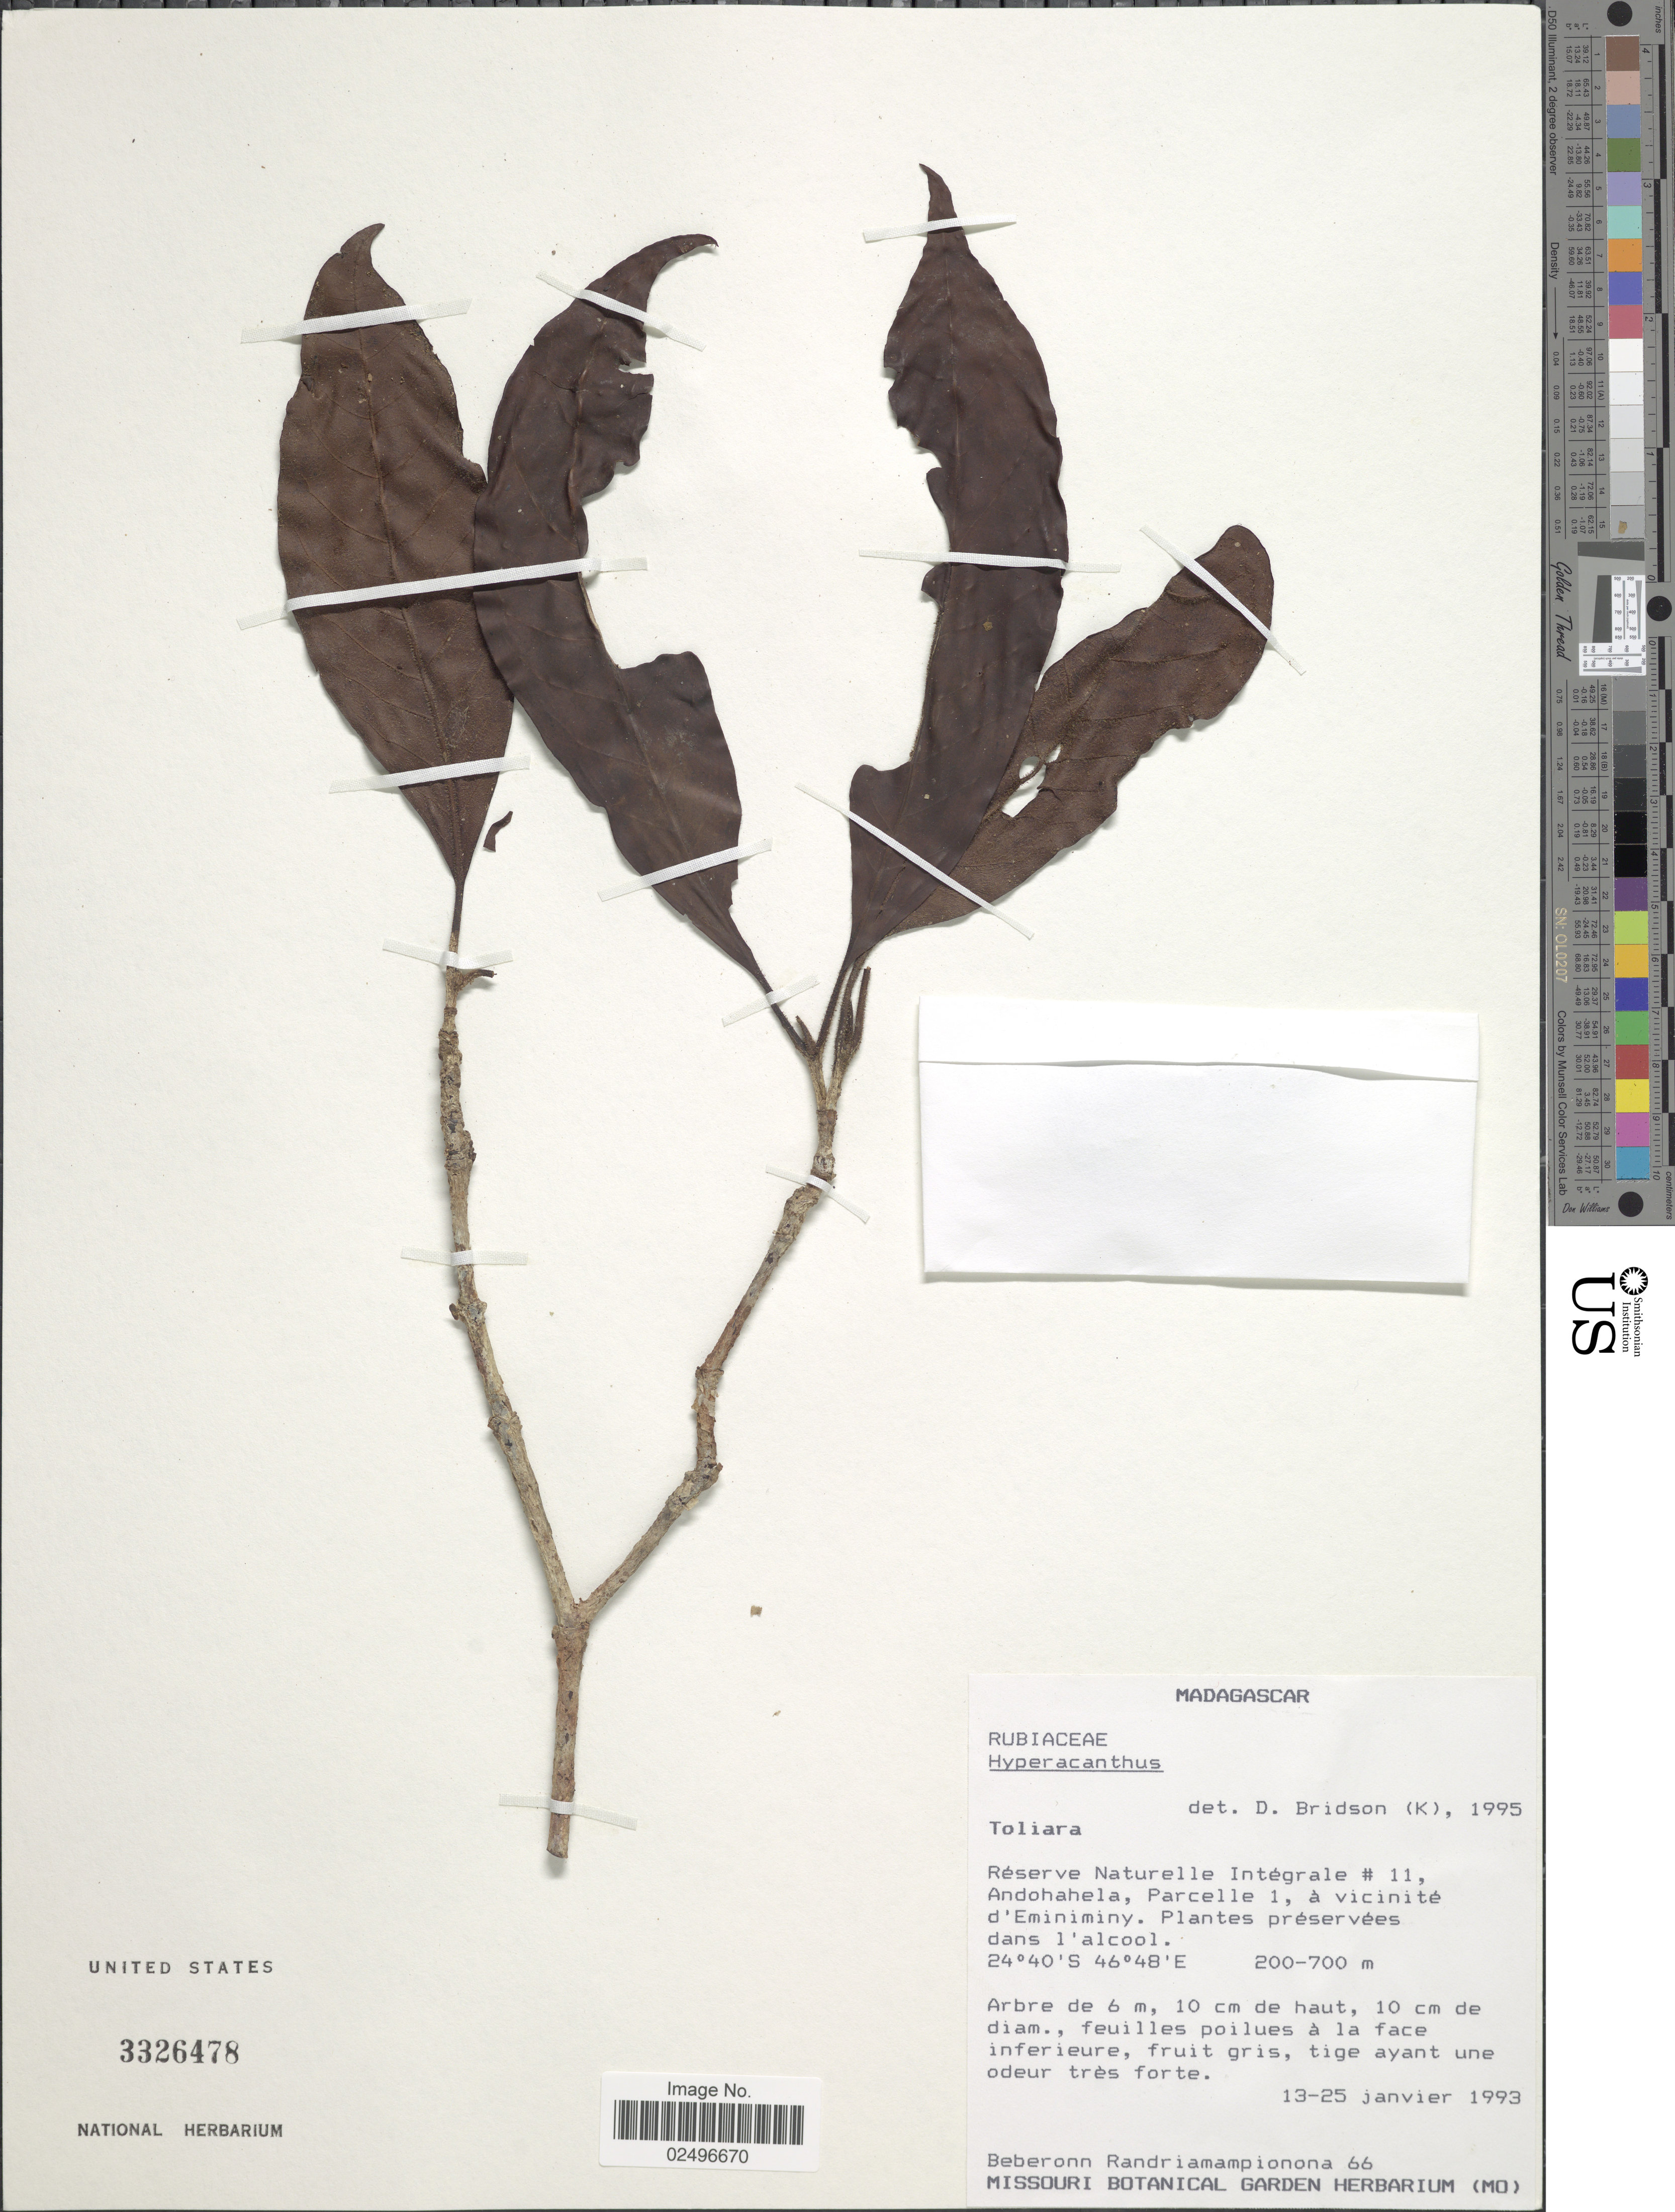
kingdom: Plantae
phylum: Tracheophyta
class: Magnoliopsida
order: Gentianales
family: Rubiaceae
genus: Gardenia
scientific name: Gardenia sp.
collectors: B. Randriamampionona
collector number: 66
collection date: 1993-01-13/1993-01-25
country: Madagascar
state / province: Anosy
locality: Reserve Naturelle Integrale # 11, Andohahela, parcelle 1, a vicinite d'Eminiminy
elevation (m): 200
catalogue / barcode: US 3326478